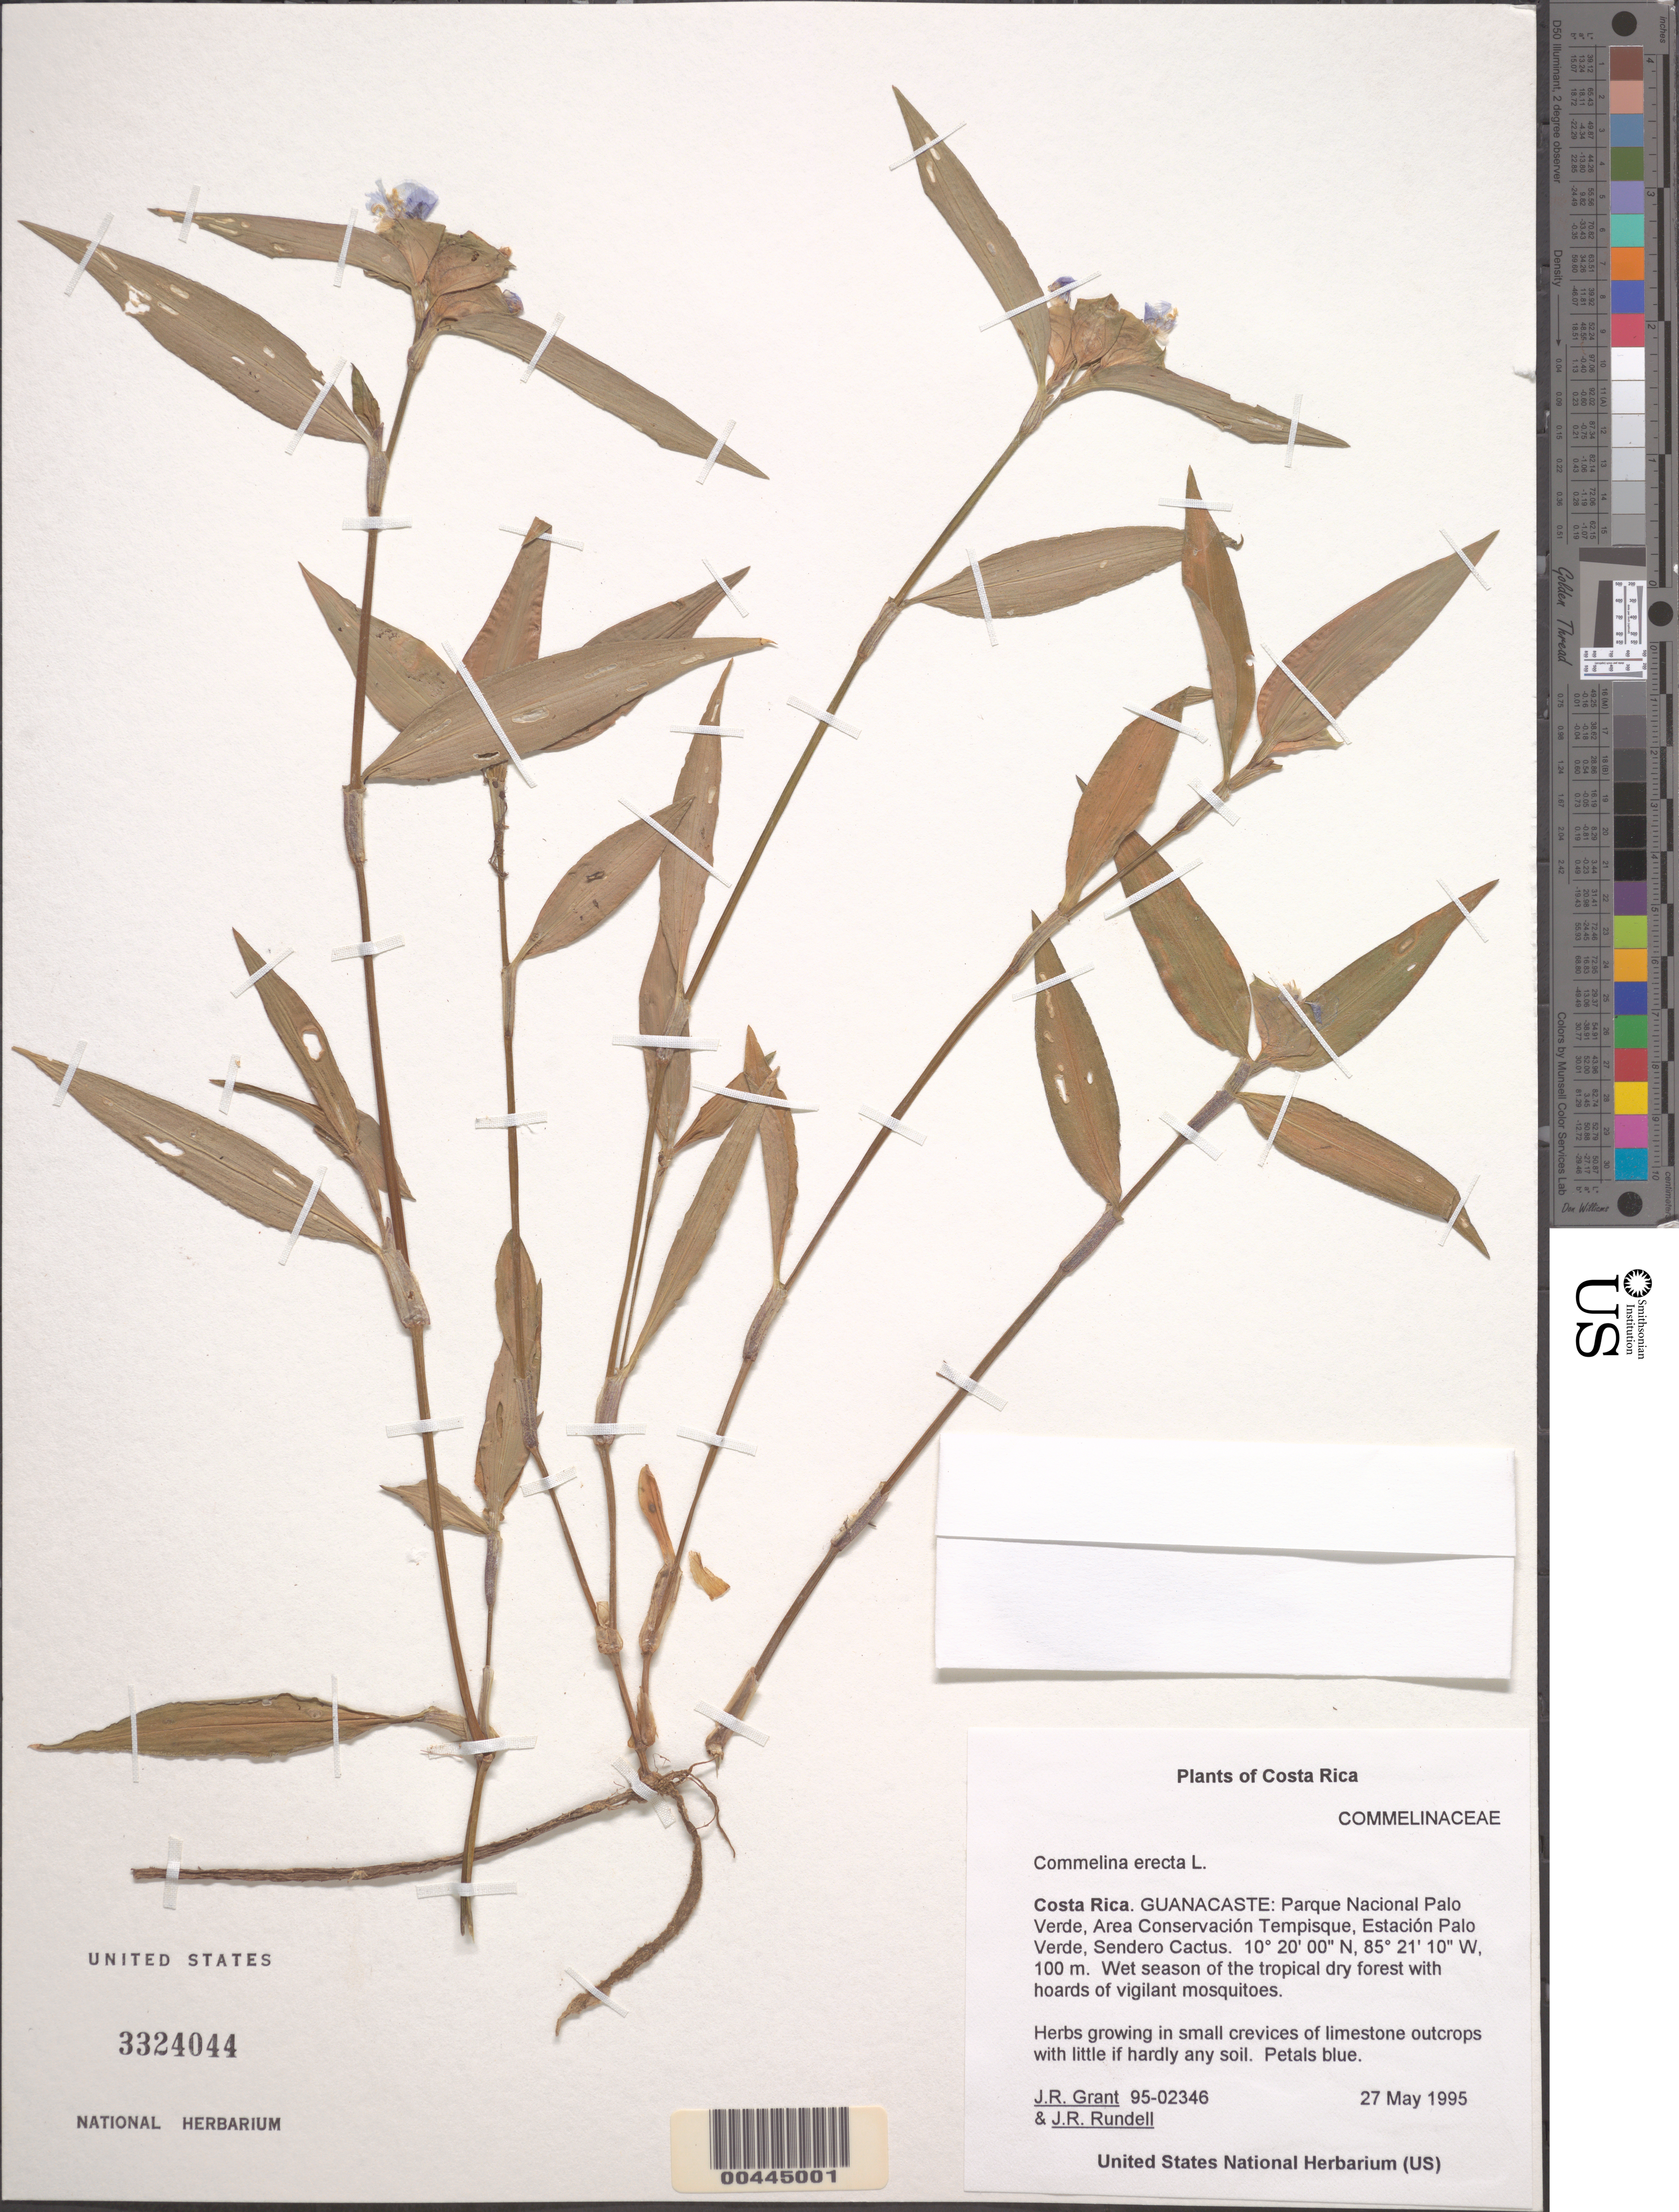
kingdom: Plantae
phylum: Tracheophyta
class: Liliopsida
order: Commelinales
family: Commelinaceae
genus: Commelina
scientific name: Commelina erecta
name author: L.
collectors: J. R. Grant & J. R. Rundell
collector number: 95-02346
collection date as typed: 27 May 1995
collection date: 1995-05-27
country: Costa Rica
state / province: Guanacaste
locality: Palo Verde National Park, Estacion Palo Verde, Sendero cactus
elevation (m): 100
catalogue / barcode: US 3324044